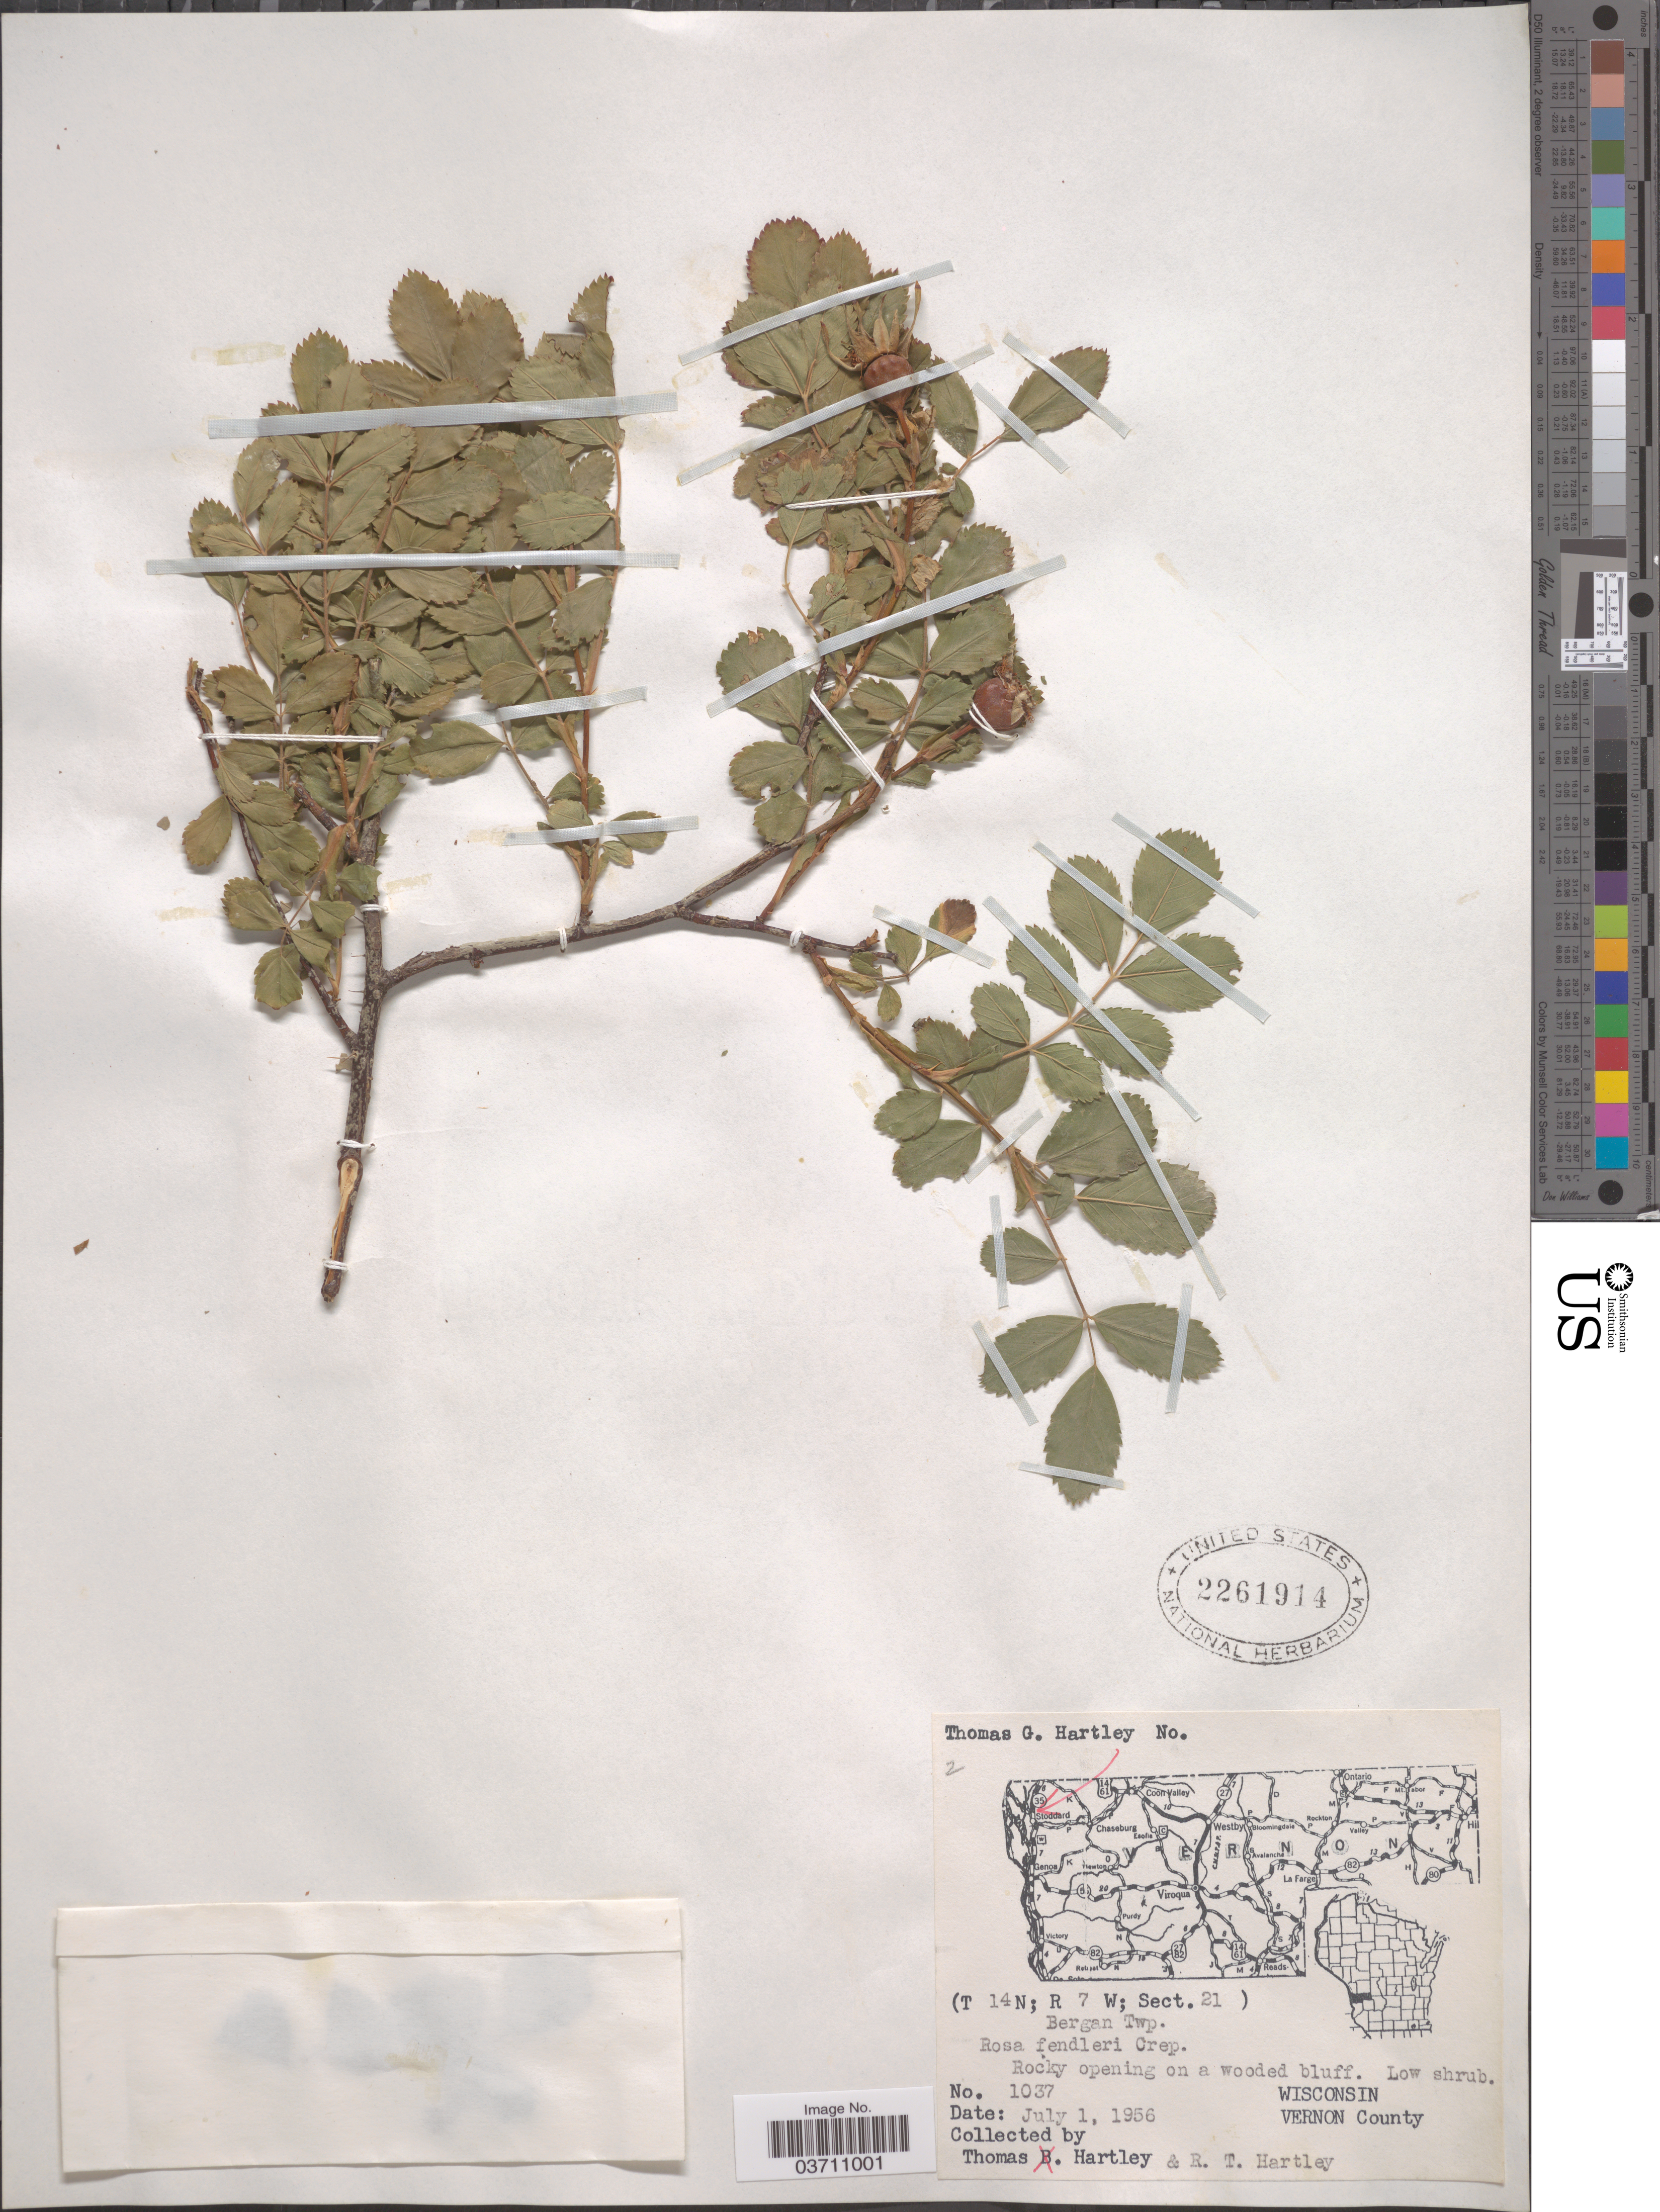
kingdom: Plantae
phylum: Tracheophyta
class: Magnoliopsida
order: Rosales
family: Rosaceae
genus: Rosa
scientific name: Rosa fendleri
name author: Crép.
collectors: T. Hartley, R. T. Hartley & T. Hartley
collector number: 1037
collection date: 1956-07-01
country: United States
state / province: Wisconsin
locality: (T 14N; R 7 W; Sect.21) Bergan Twp. Vernon County.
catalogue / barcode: US 2261914